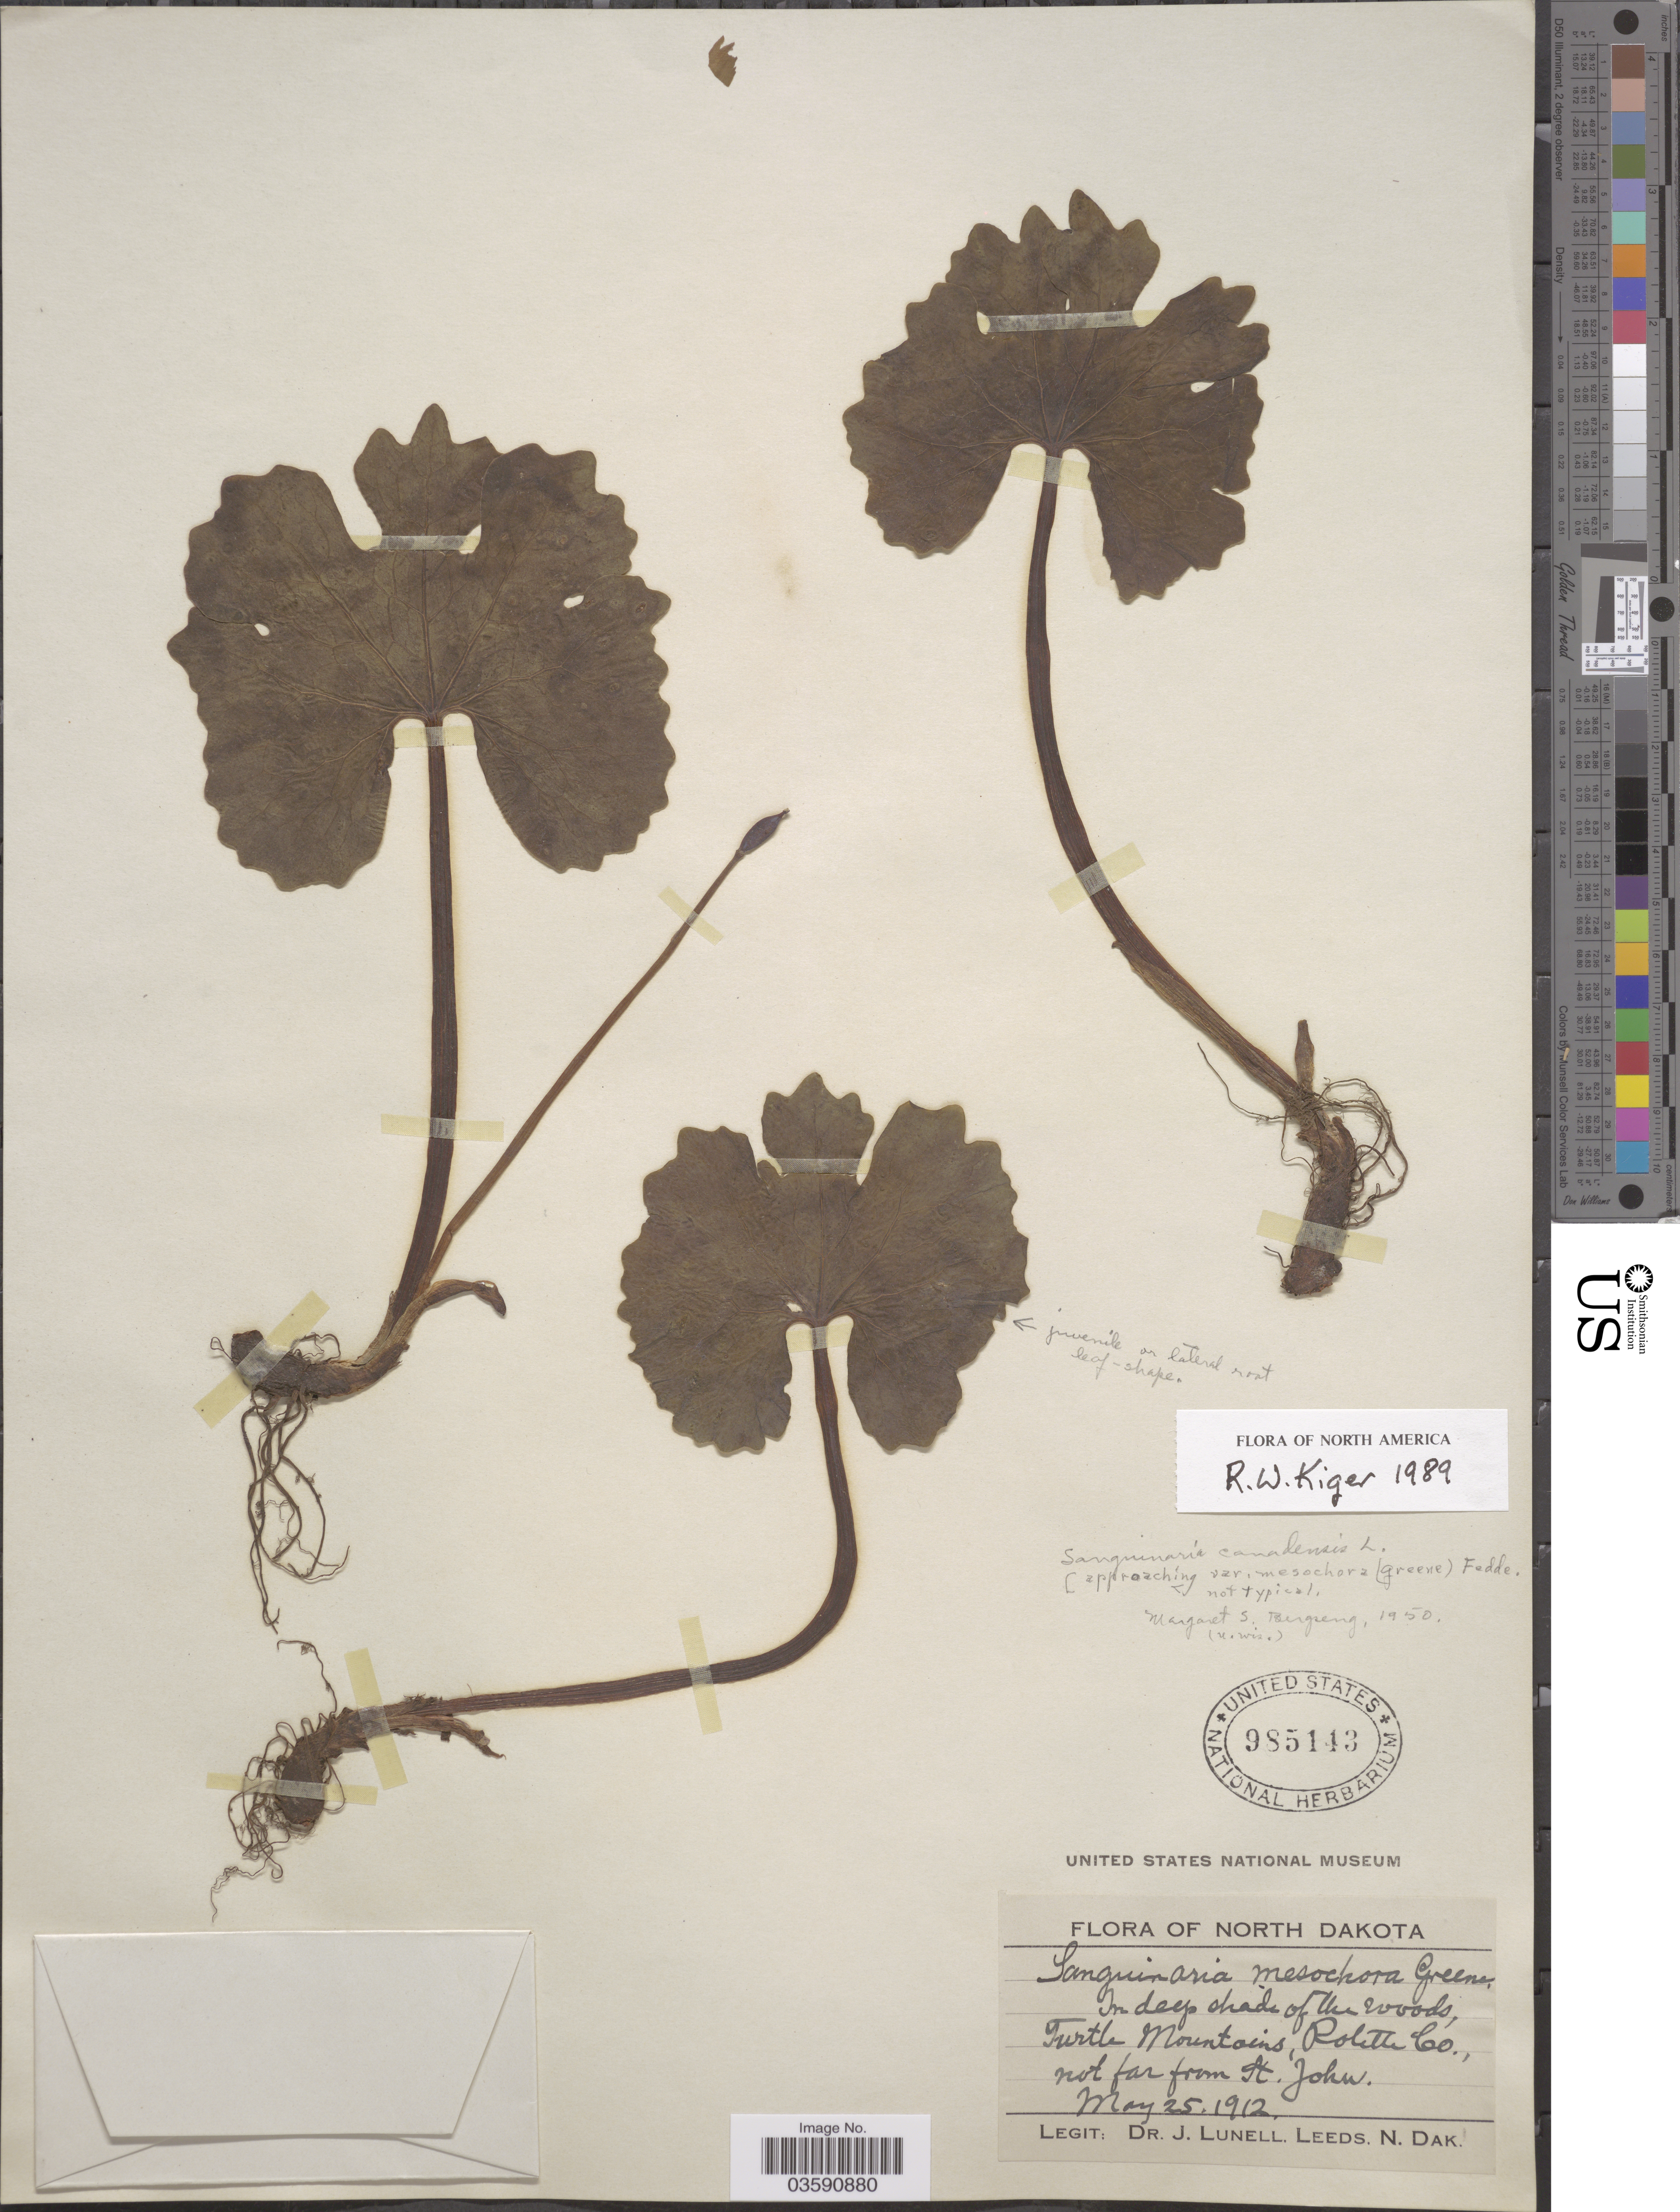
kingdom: Plantae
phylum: Tracheophyta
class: Magnoliopsida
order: Ranunculales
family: Papaveraceae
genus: Sanguinaria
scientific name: Sanguinaria canadensis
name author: L.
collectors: J. Lunell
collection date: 1912-05-25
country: United States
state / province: North Dakota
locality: In deep shade of the woods, Turtle Mountains, Rolette Co., not far from St. John.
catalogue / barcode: US 985143